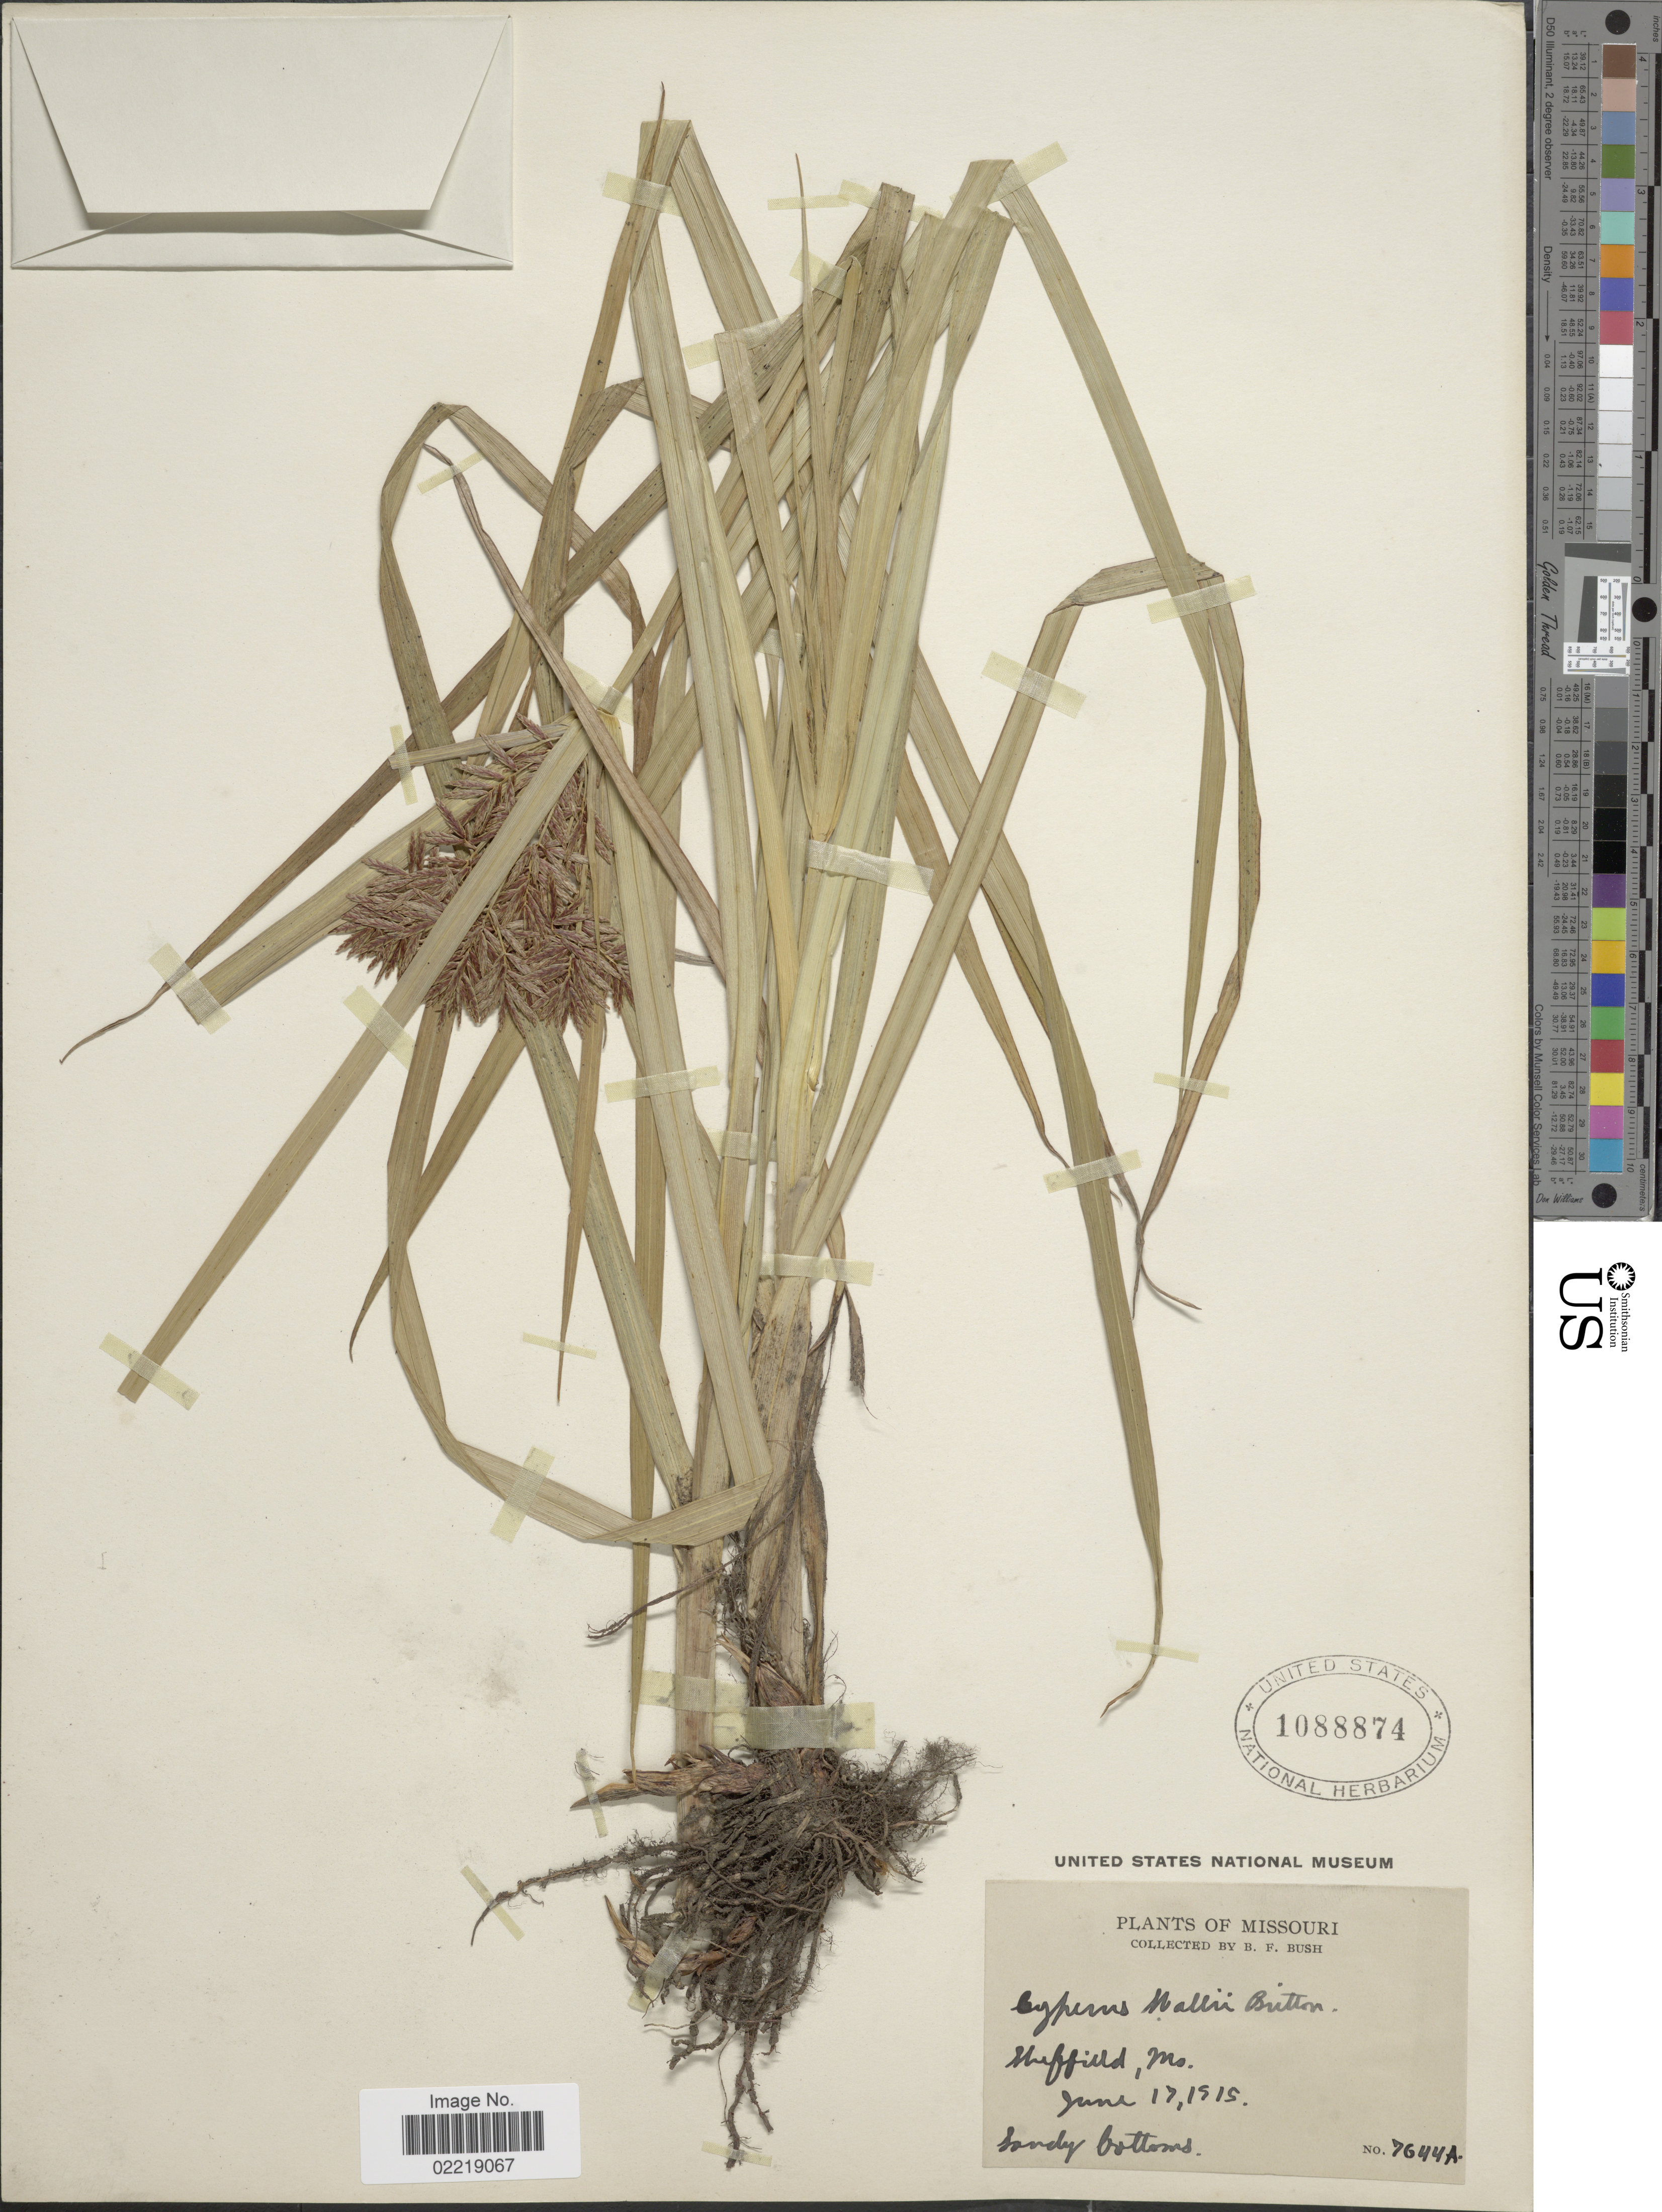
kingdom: Plantae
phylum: Tracheophyta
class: Liliopsida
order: Poales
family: Cyperaceae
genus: Cyperus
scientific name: Cyperus setigerus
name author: Torr. & Hook.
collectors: B. F. Bush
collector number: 7644A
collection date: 1915-06-17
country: United States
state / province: Missouri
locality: Sheffield.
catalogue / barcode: US 1088874